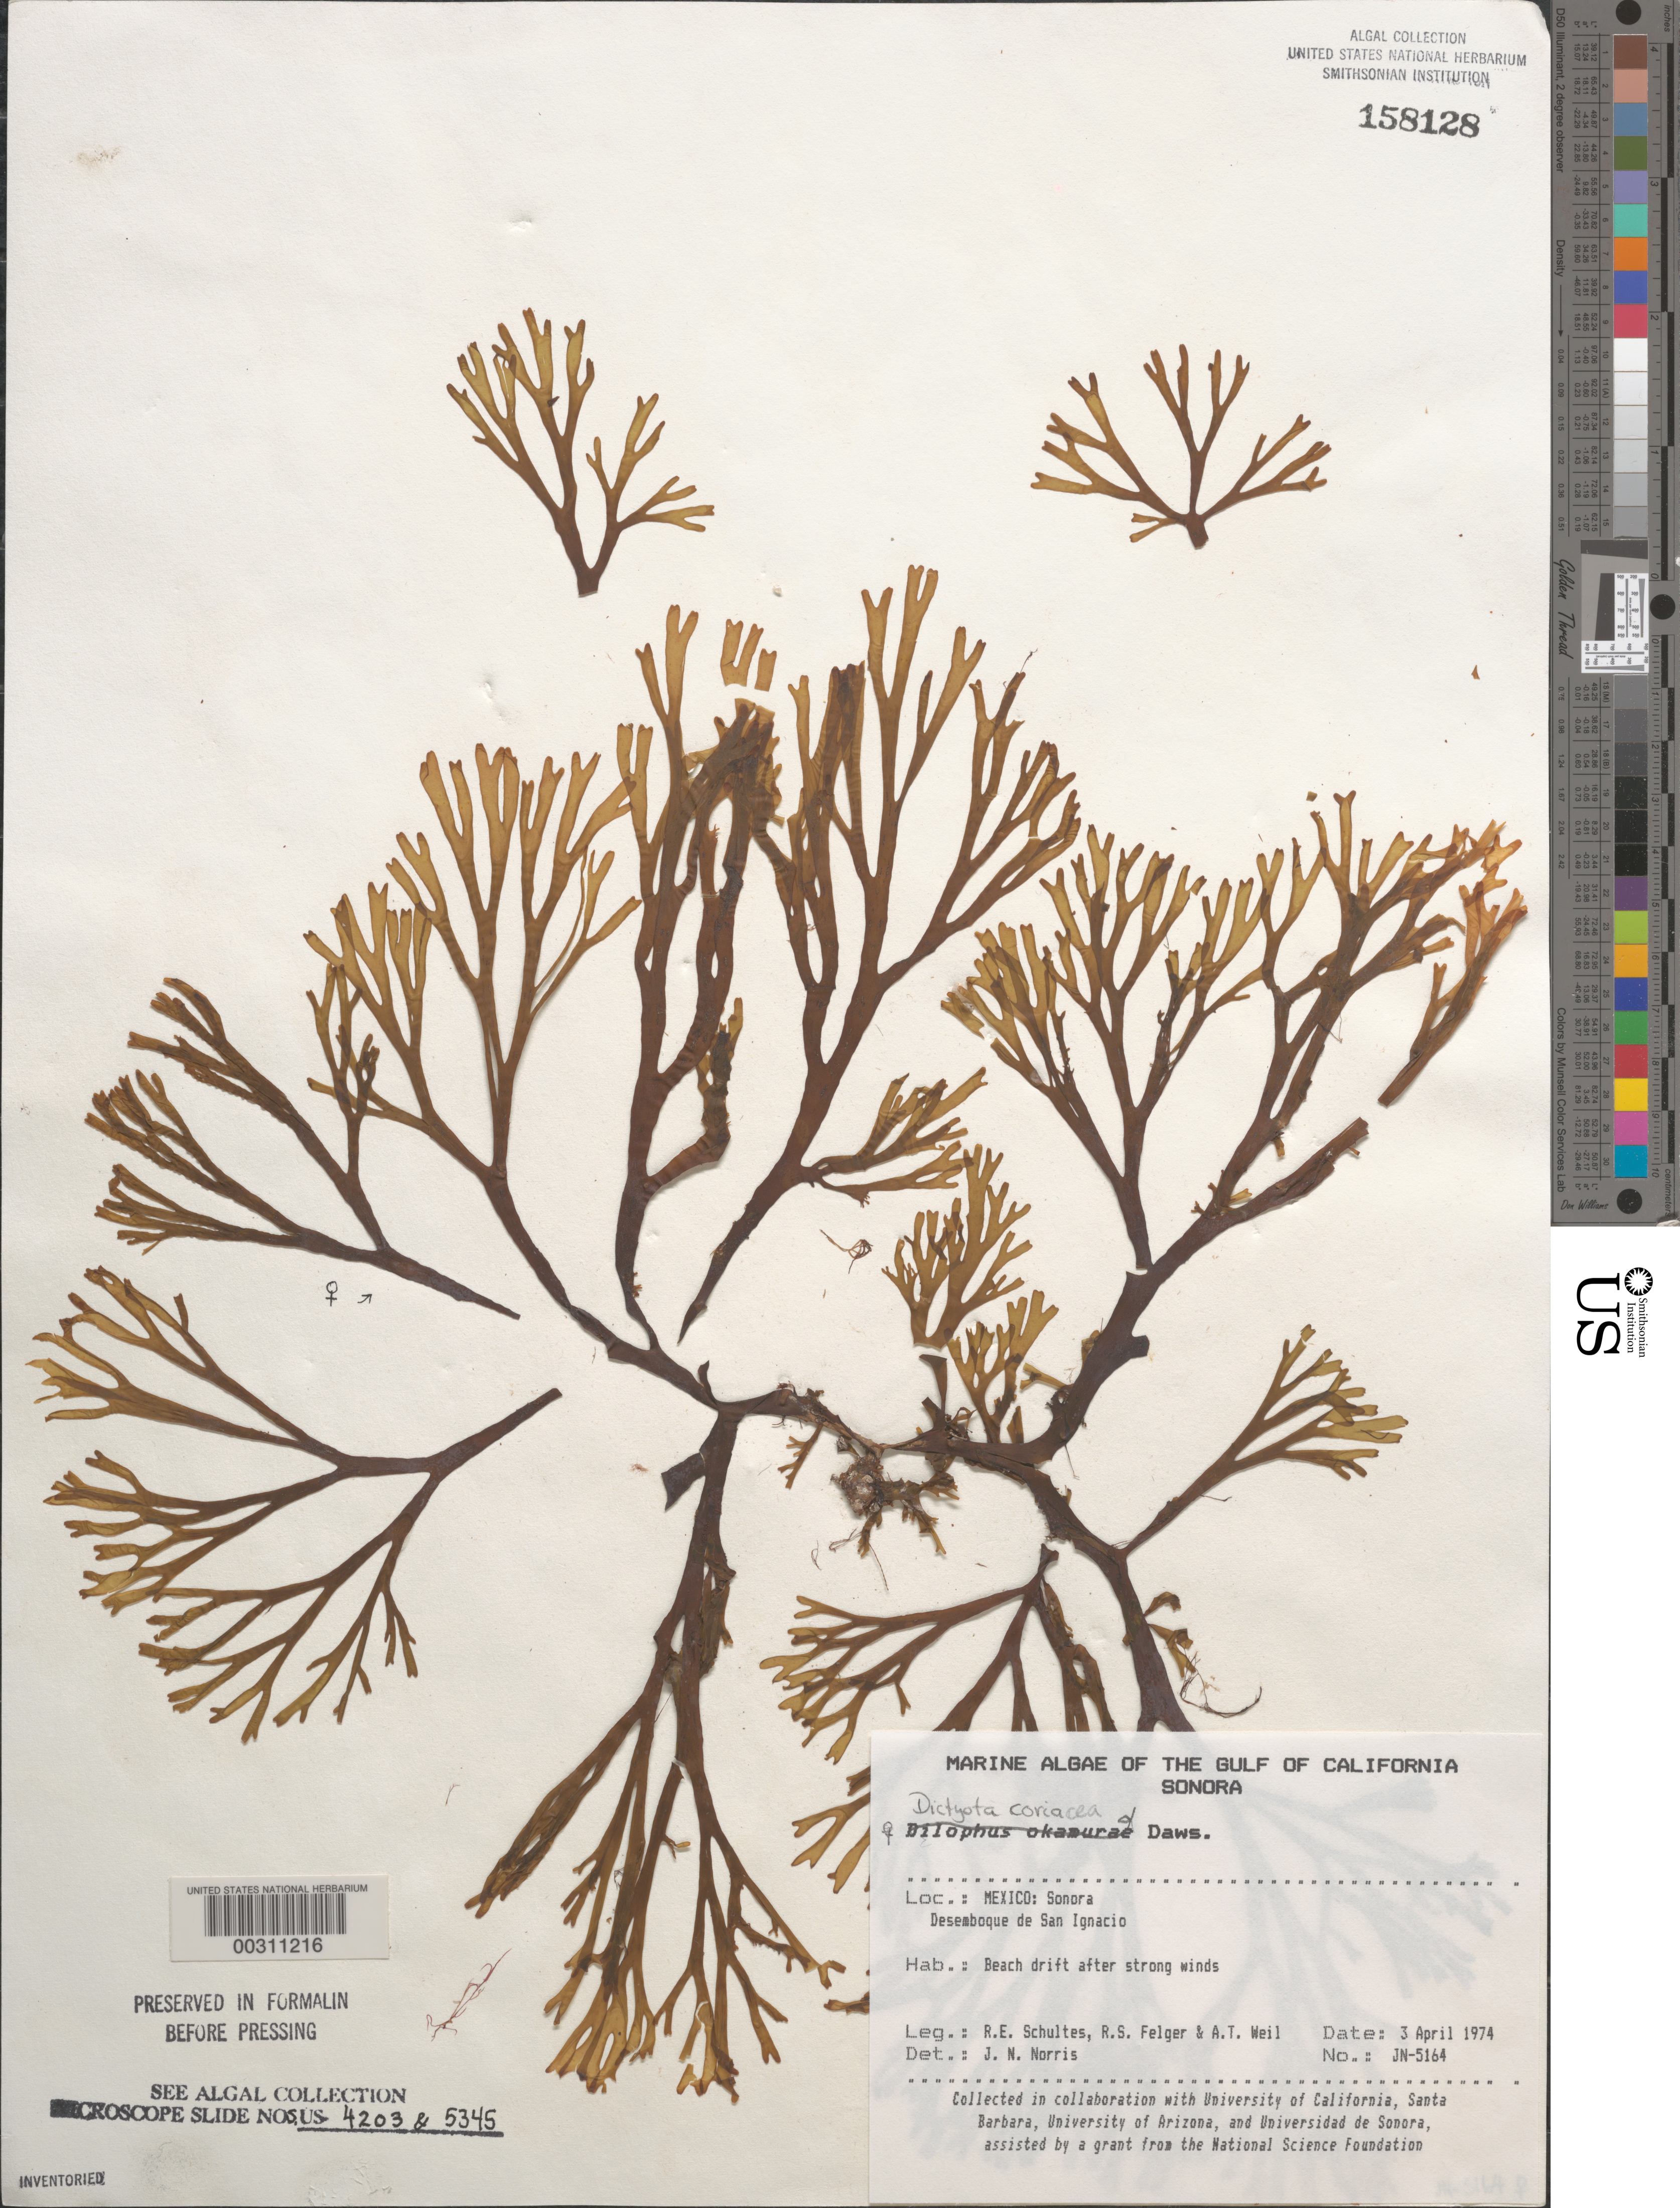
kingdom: Chromista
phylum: Ochrophyta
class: Phaeophyceae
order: Dictyotales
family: Dictyotaceae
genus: Dilophus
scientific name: Dilophus okamurae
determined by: Norris, James N.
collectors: R. E. Schultes, R. S. Felger & A. T. Weil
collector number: JN-5164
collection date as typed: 03 Apr 1974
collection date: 1974-04-03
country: Mexico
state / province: Sonora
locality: Desemboque de San Ignacio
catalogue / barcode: US 158128